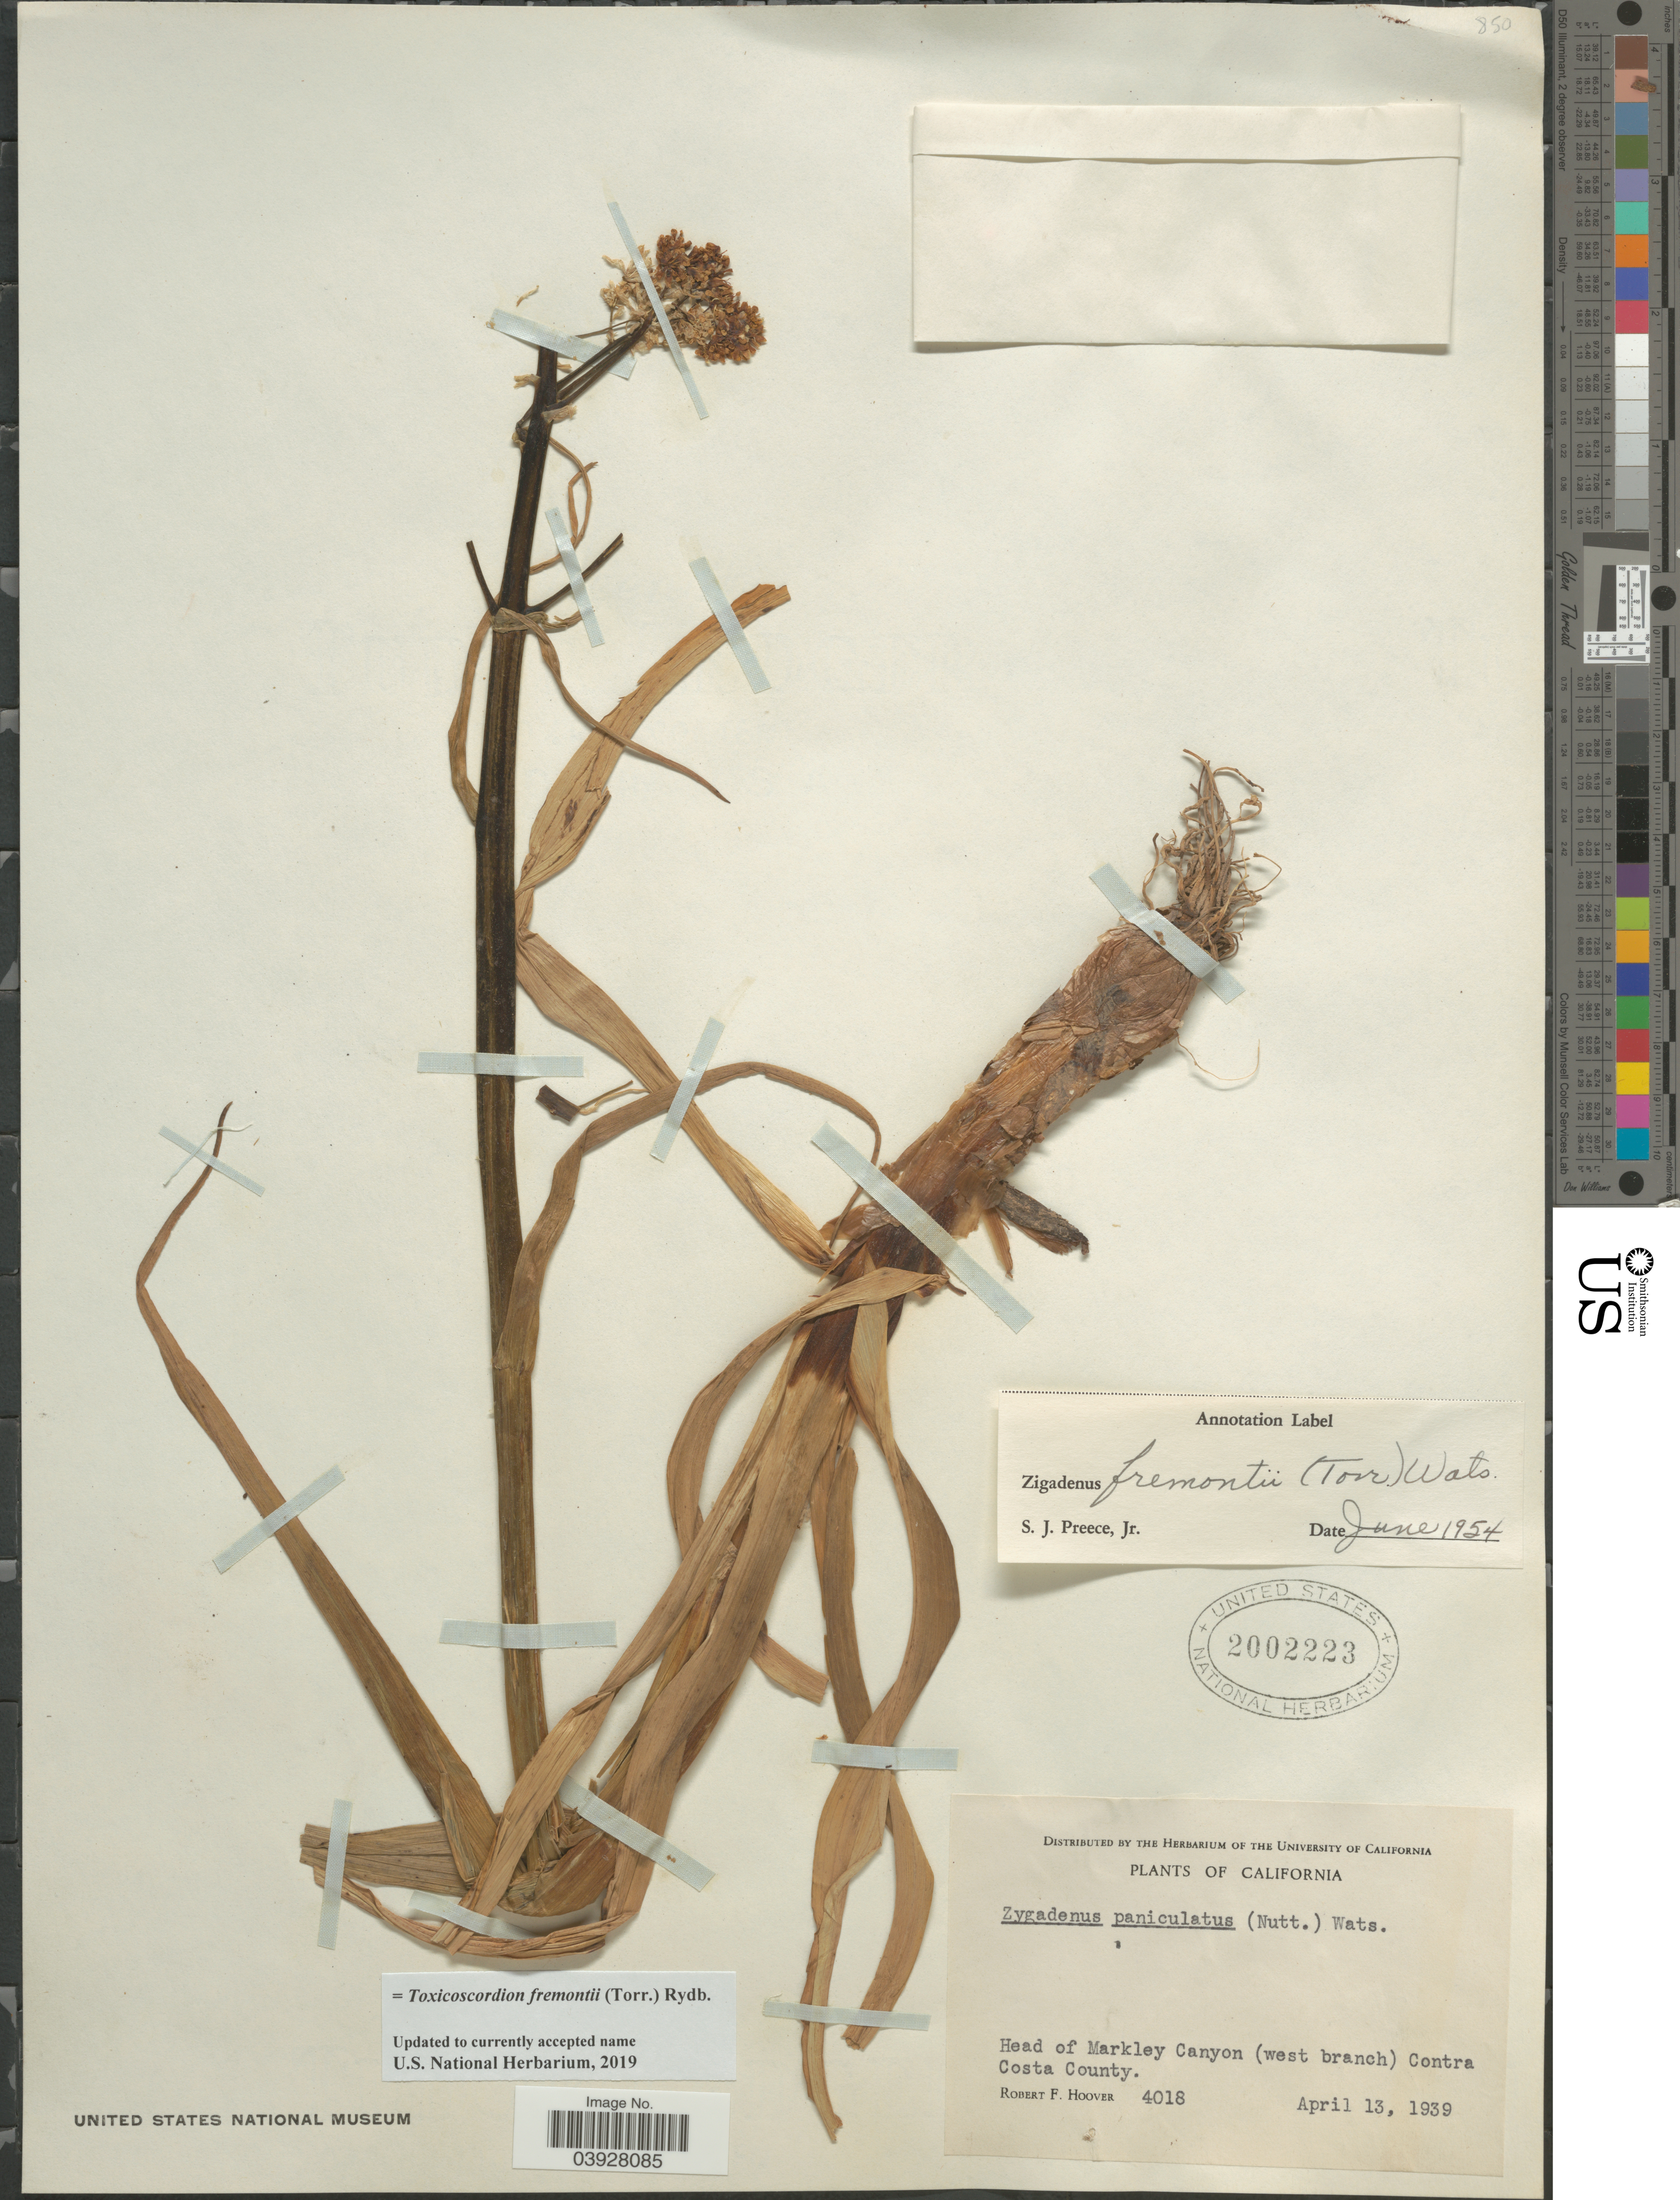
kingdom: Plantae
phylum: Tracheophyta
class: Liliopsida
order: Liliales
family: Melanthiaceae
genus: Toxicoscordion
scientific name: Toxicoscordion fremontii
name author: (Torr.) Rydb.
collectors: R. F. Hoover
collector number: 4018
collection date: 1939-04-13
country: United States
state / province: California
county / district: Contra Costa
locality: Head of Markley Canyon (west branch) Contra Costa County.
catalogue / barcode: US 2002223